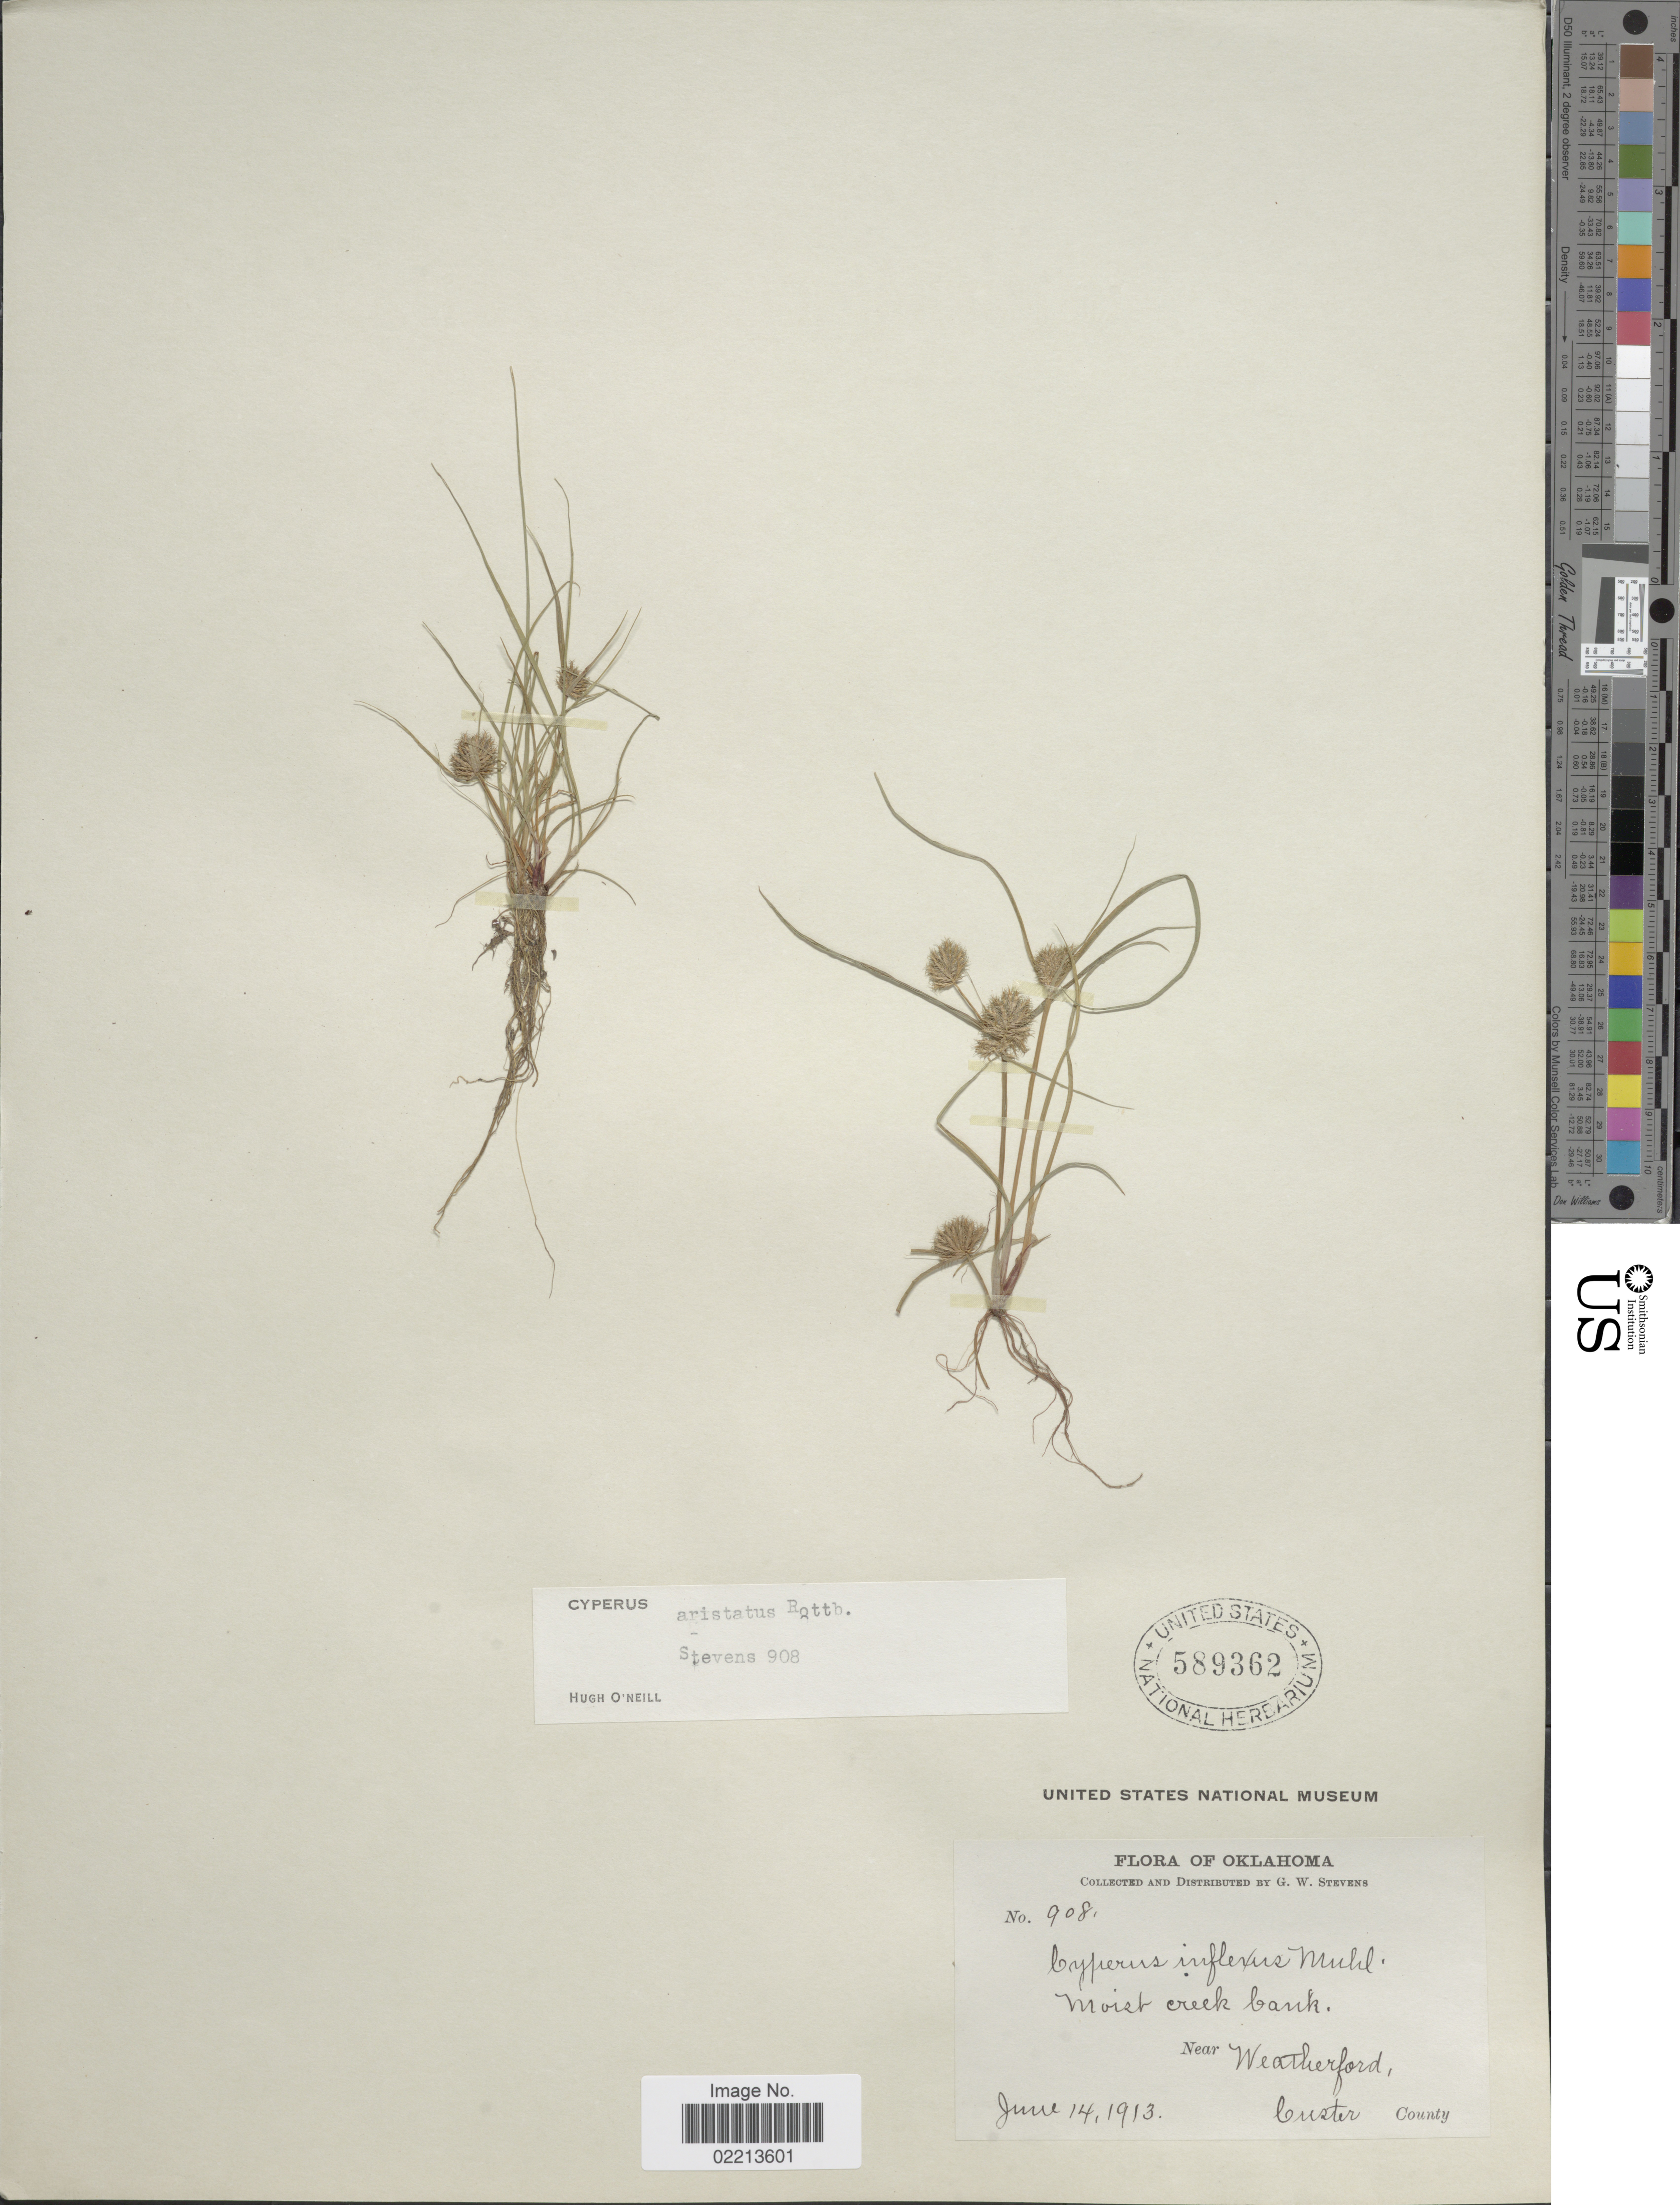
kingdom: Plantae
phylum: Tracheophyta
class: Liliopsida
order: Poales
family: Cyperaceae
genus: Cyperus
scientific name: Cyperus squarrosus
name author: L.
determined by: Strong, Mark T., (BOT), Smithsonian Institution - National Museum of Natural History (UNITED STATES)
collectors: G. W. Stevens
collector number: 908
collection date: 1913-06-14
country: United States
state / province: Oklahoma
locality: Moist creek bank, near Weatherford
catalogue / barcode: US 589362